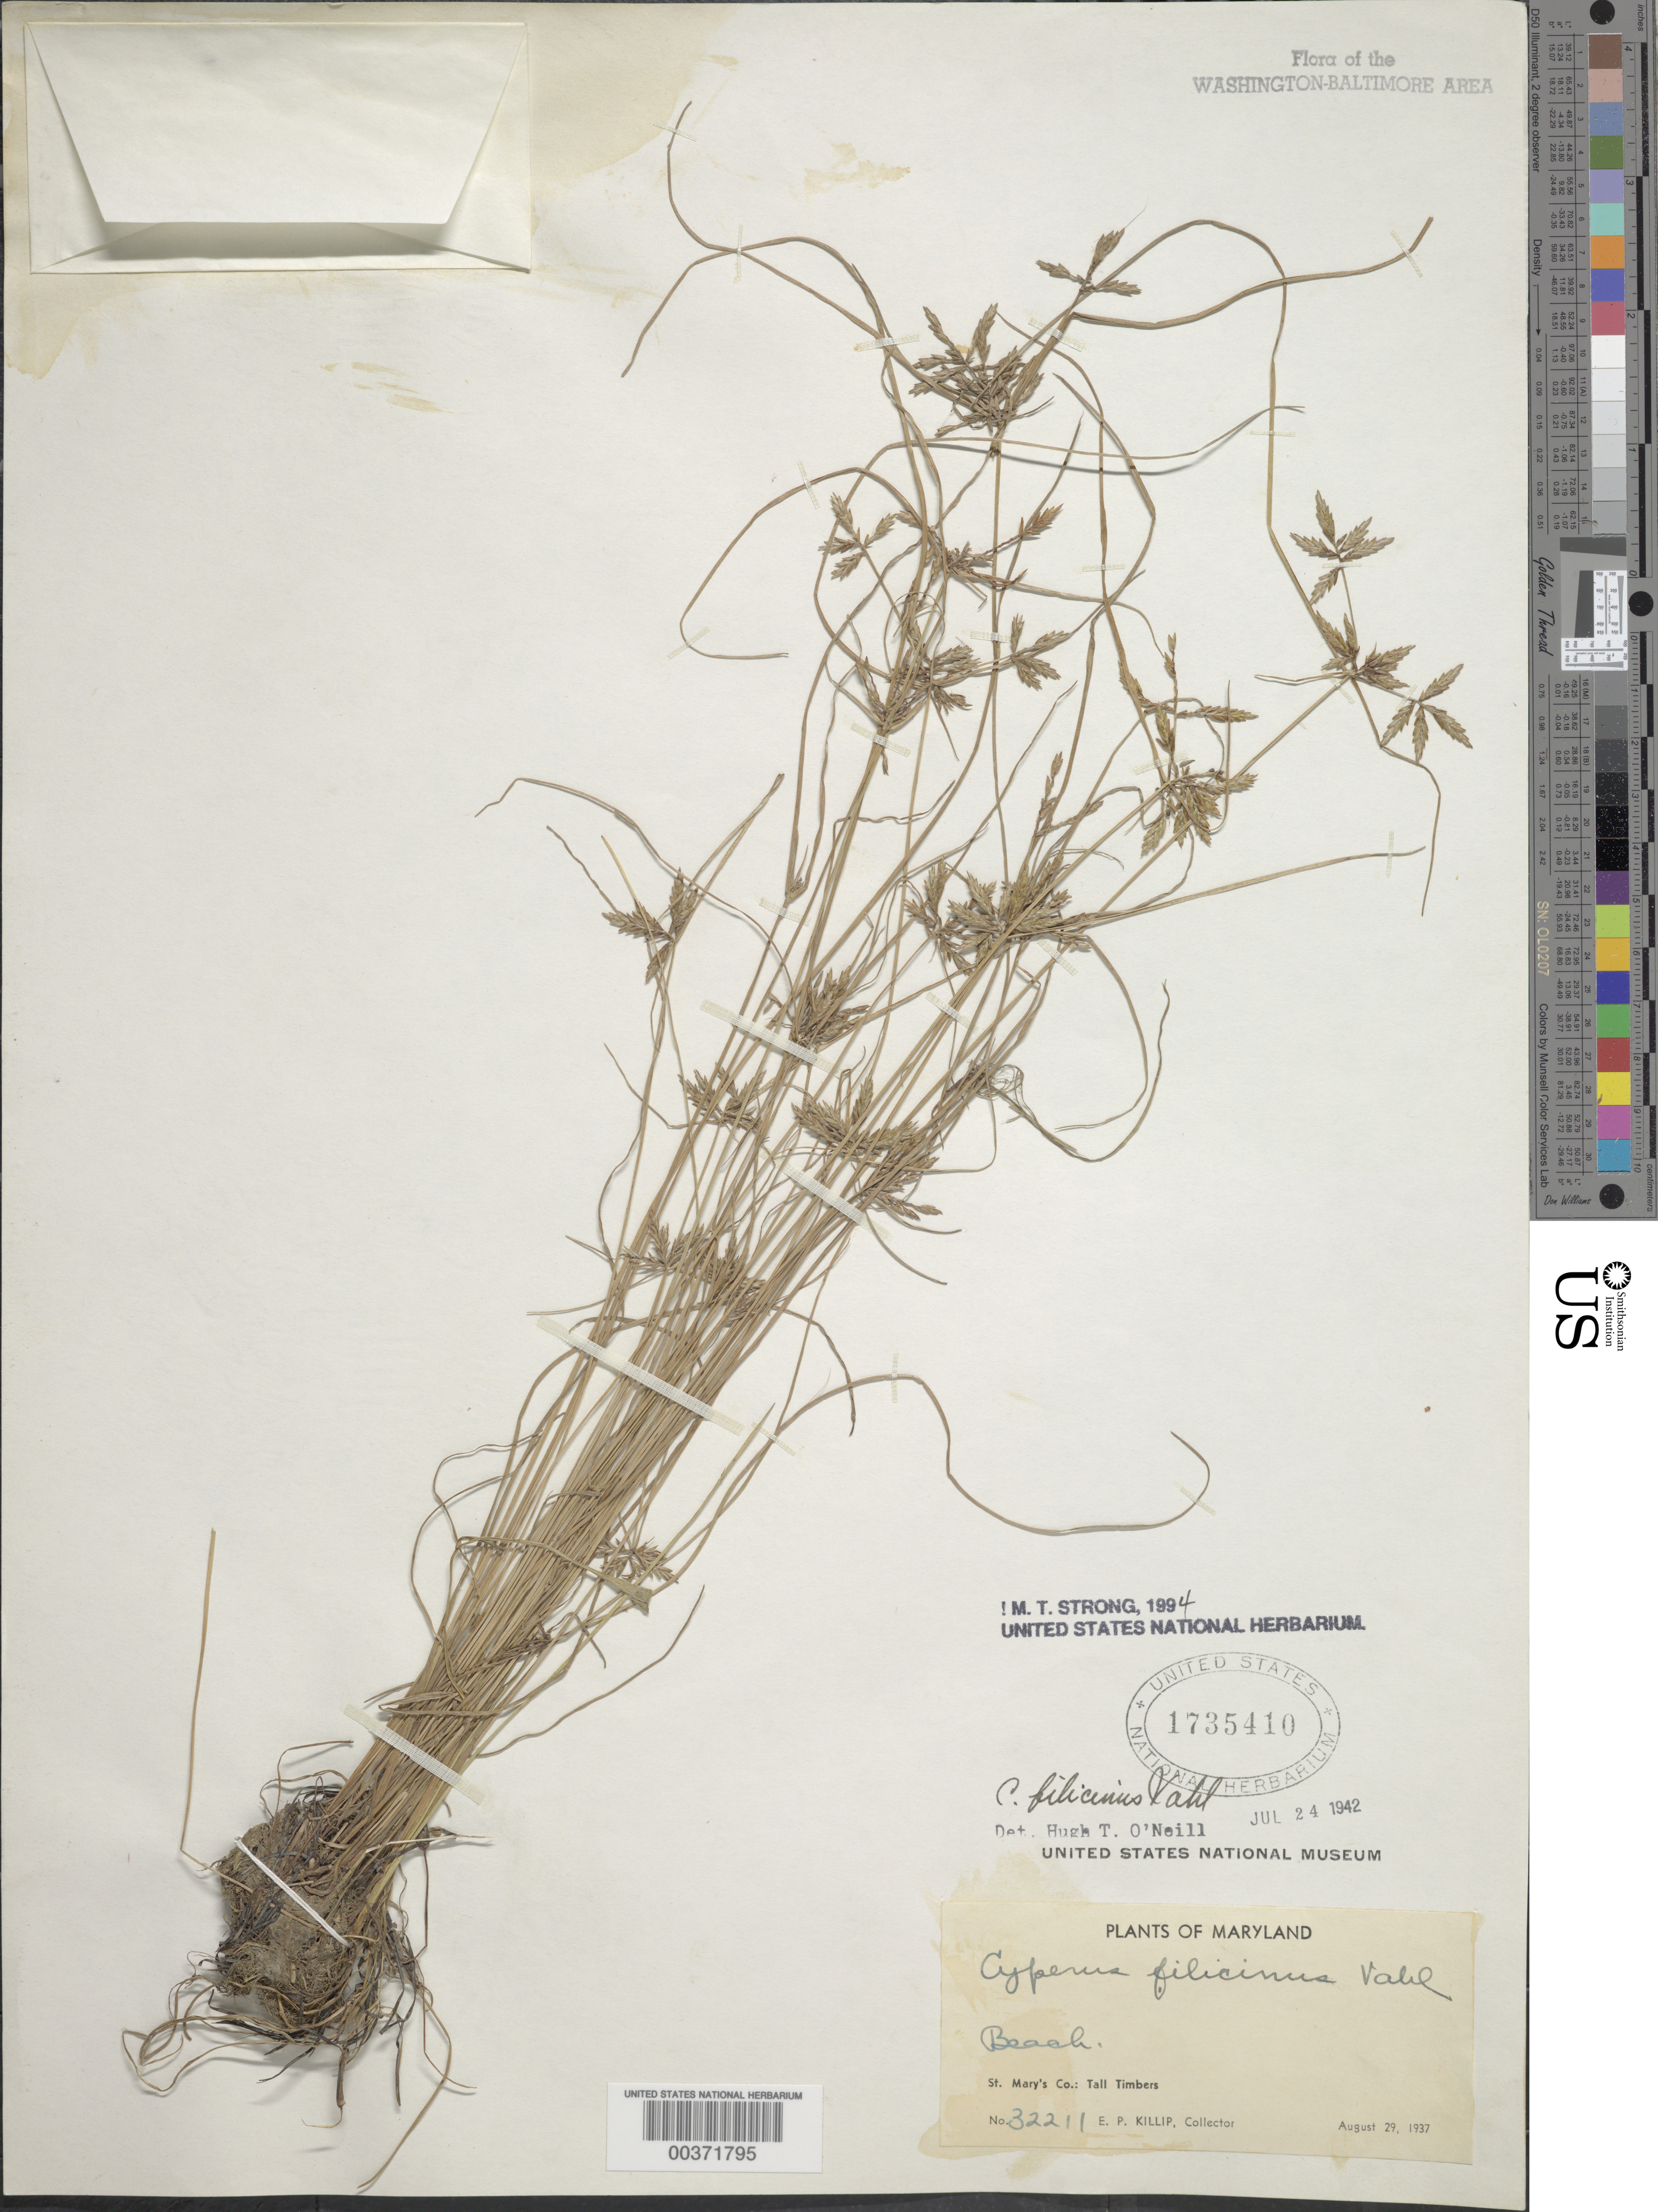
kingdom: Plantae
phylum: Tracheophyta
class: Liliopsida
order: Poales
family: Cyperaceae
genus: Cyperus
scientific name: Cyperus filicinus Vahl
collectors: E. P. Killip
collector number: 32211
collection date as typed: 29 Aug 1937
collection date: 1937-08-29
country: United States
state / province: Maryland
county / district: St. Mary's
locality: Tall Timbers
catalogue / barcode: US 1735410